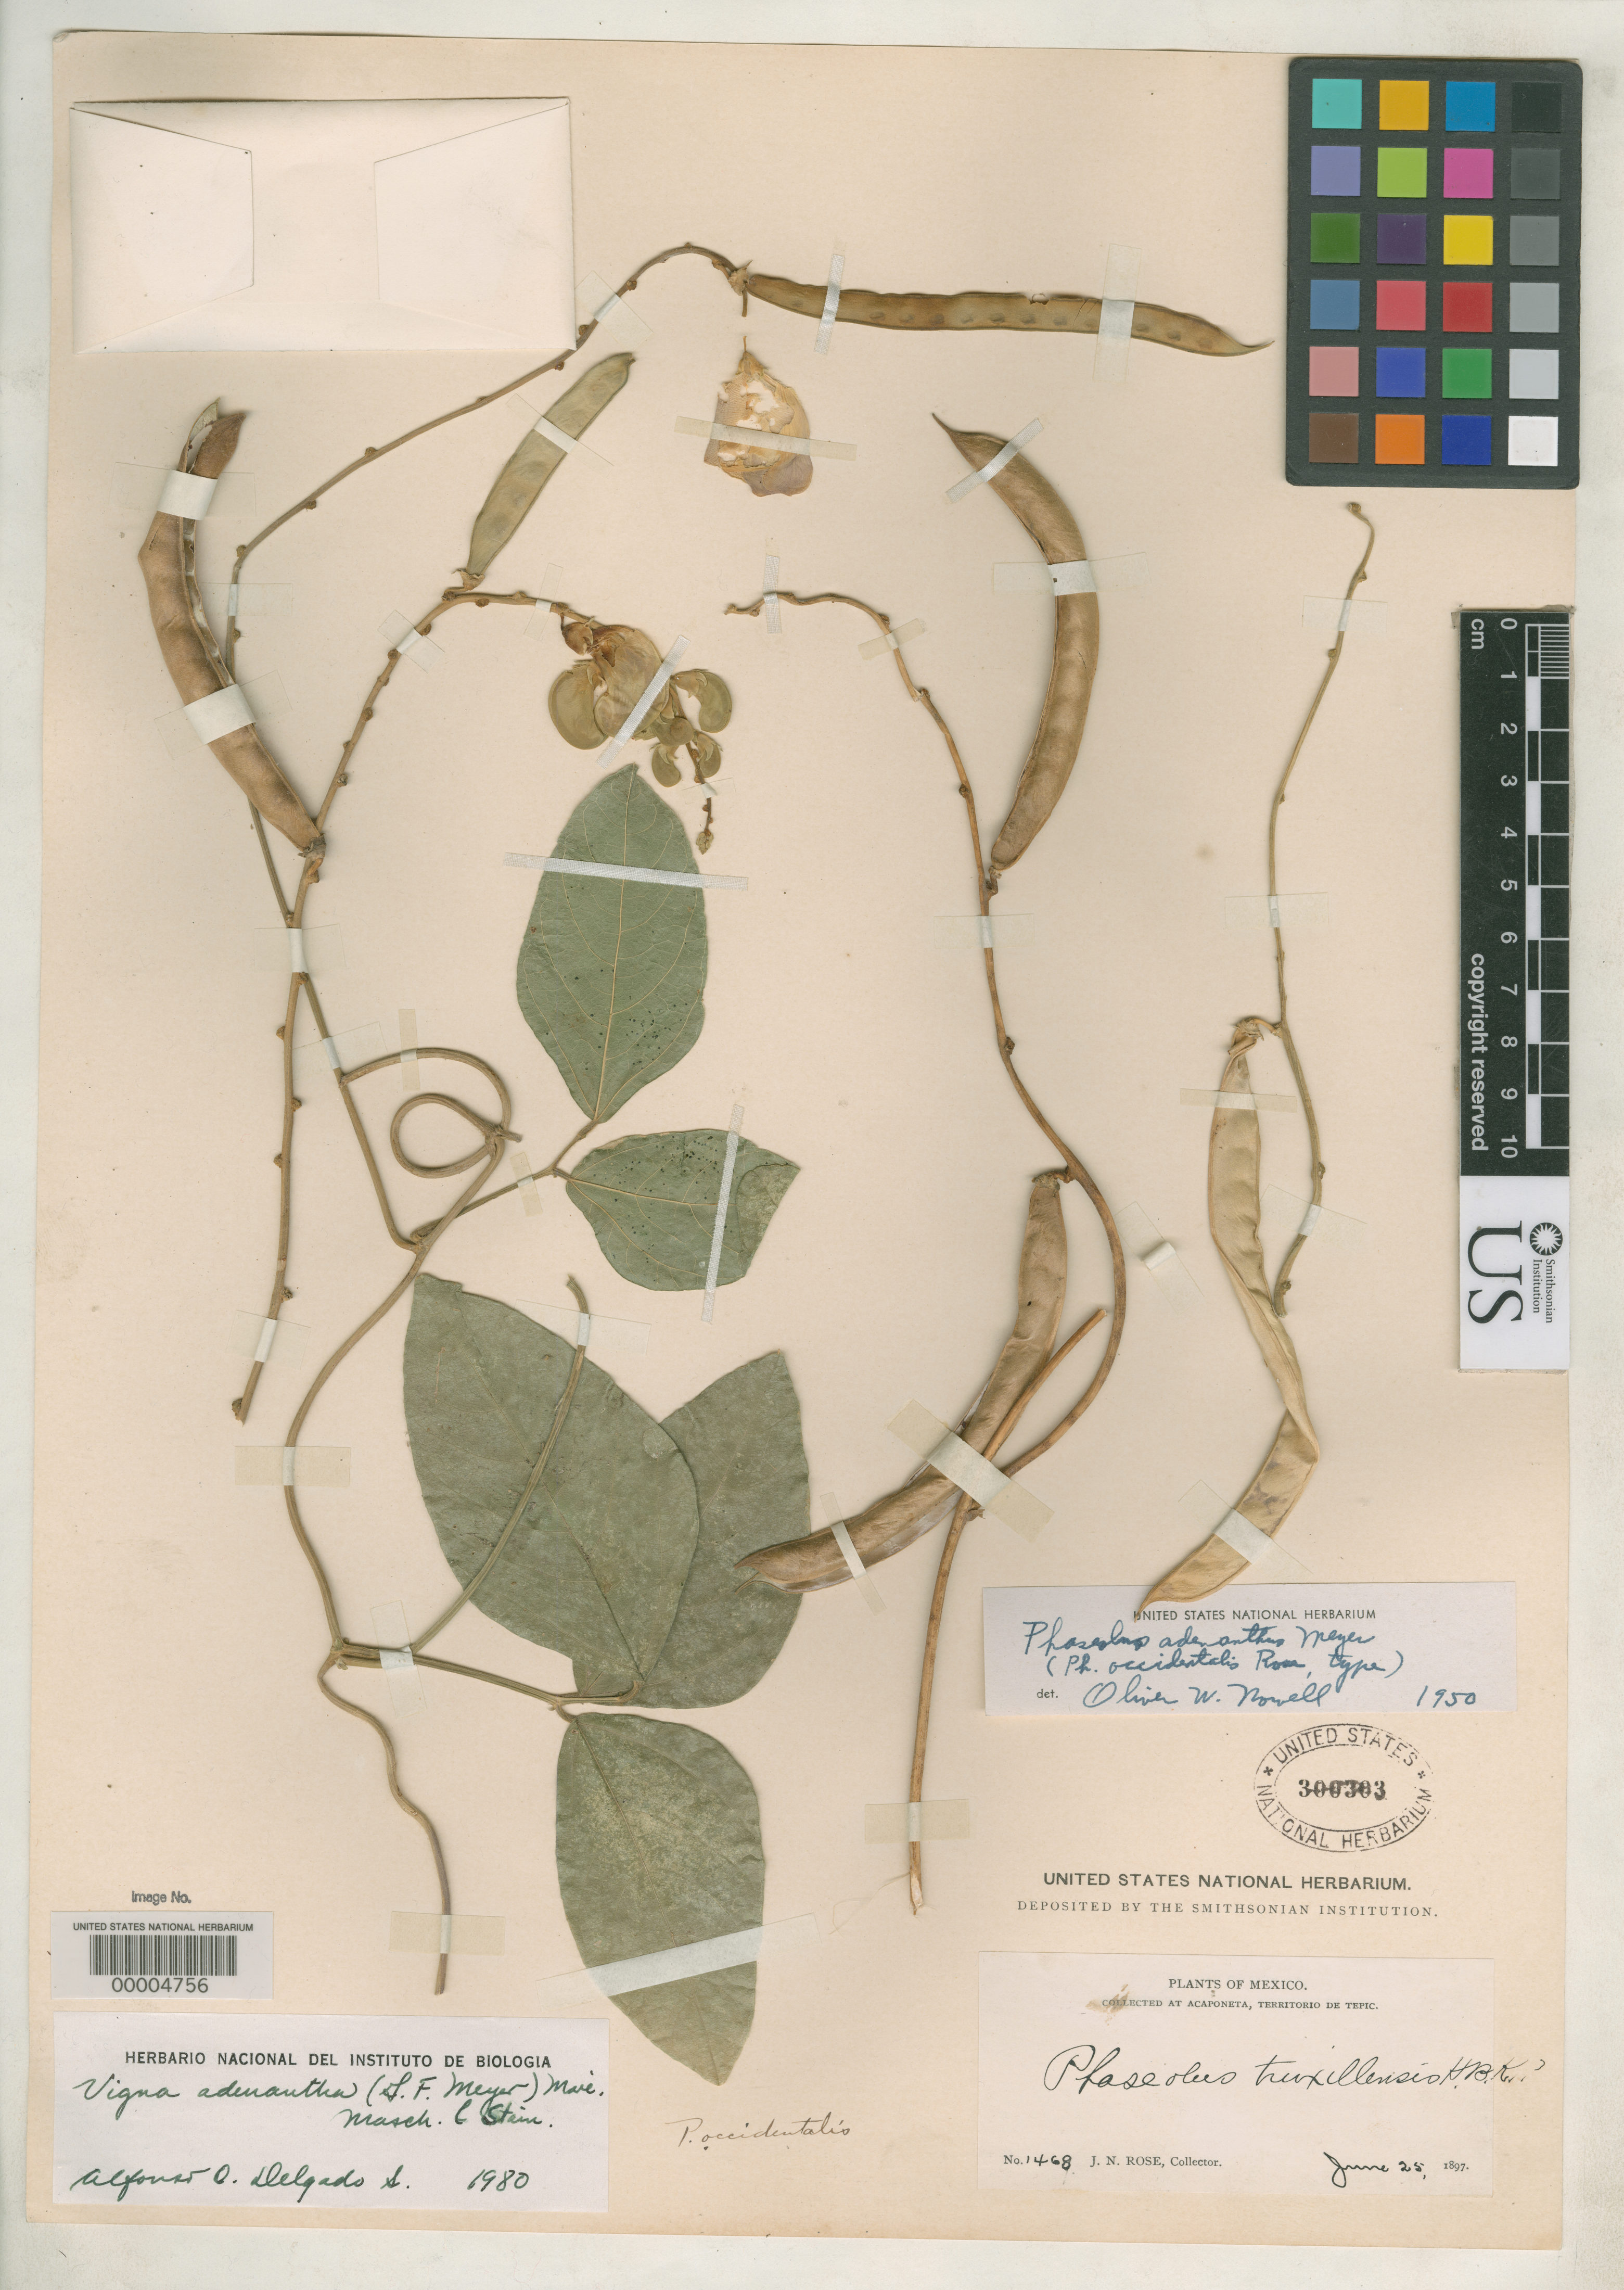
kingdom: Plantae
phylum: Tracheophyta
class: Magnoliopsida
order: Fabales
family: Fabaceae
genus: Phaseolus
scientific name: Phaseolus occidentalis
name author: Rose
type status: Type Collection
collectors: J. N. Rose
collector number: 1468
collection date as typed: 25 Jun 1897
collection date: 1897-06-25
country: Mexico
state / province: Nayarit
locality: Near Acaponeta.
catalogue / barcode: US 300303